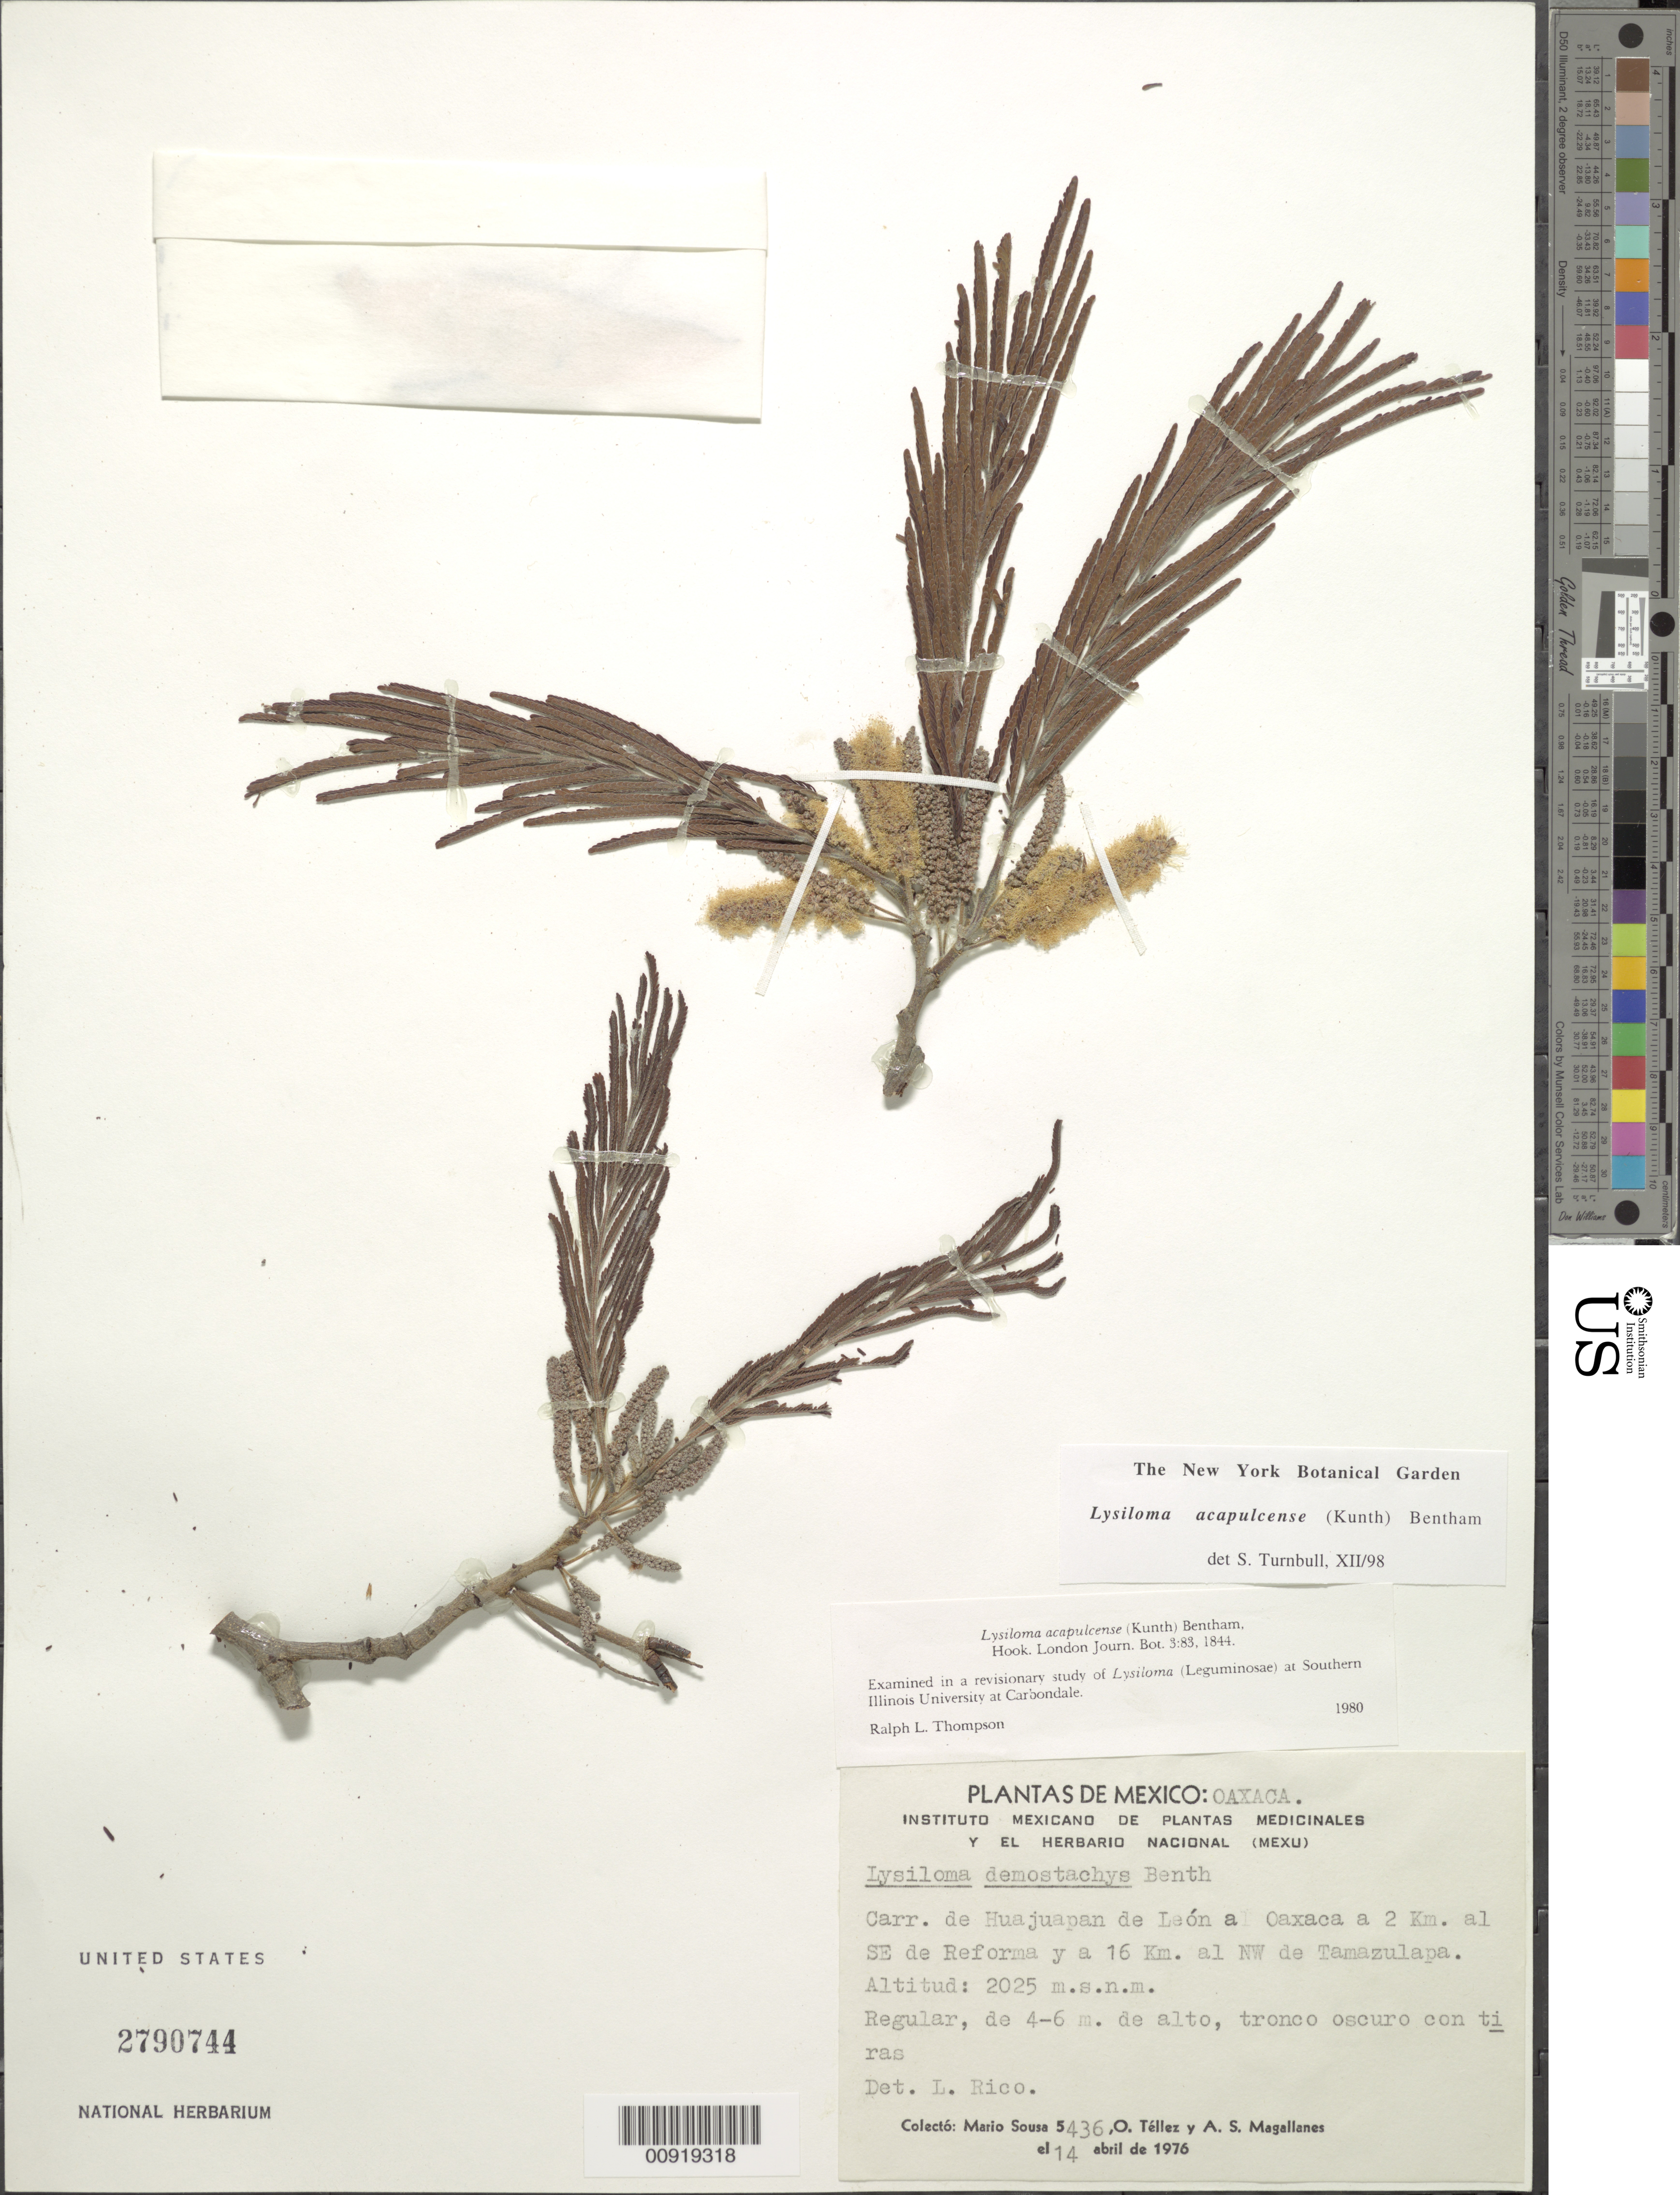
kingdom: Plantae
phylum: Tracheophyta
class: Magnoliopsida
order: Fabales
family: Fabaceae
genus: Lysiloma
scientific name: Lysiloma acapulcense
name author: (Kunth) Benth.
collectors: M. Sousa S., O. Téllez V. & A. Magallanes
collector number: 5436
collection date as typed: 14 Apr 1976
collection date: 1976-04-14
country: Mexico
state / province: Oaxaca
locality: Carretera de Huajuapan de León a Oaxaca a 2 km. al SE de Reforma y a 16 Km. al NW de Tamazulapa.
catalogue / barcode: US 2790744